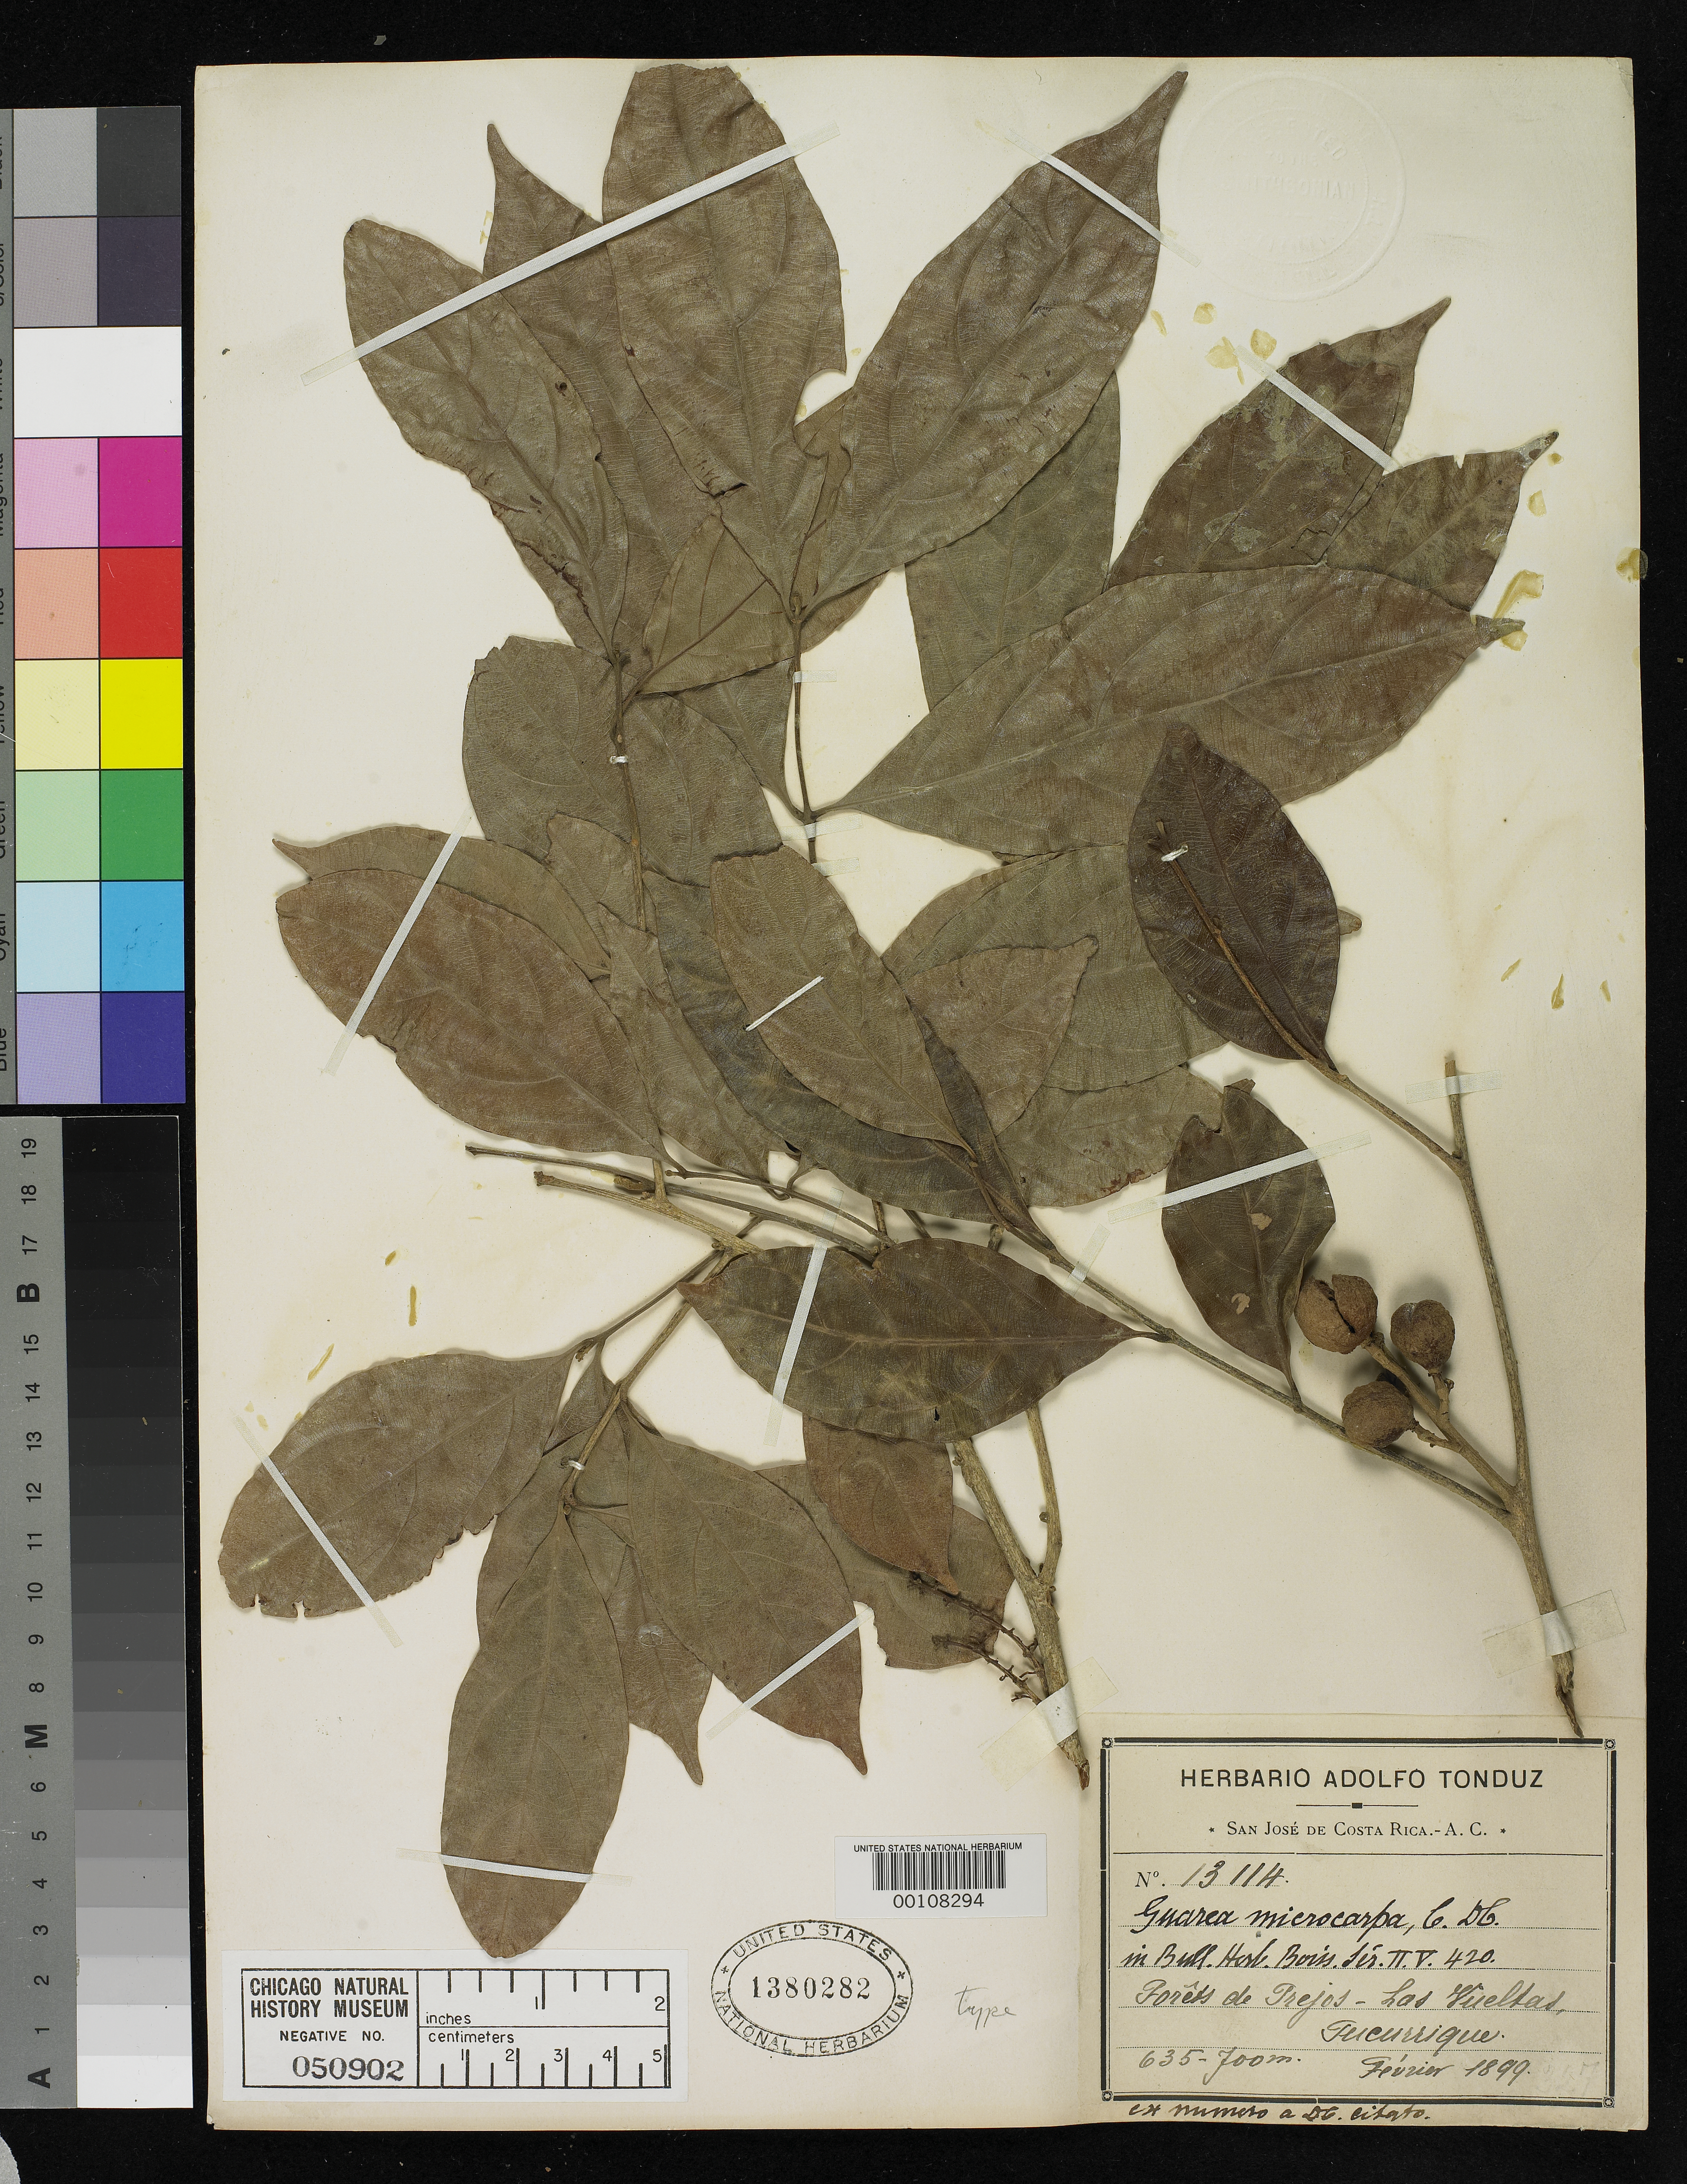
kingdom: Plantae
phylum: Tracheophyta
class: Magnoliopsida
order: Sapindales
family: Meliaceae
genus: Guarea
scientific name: Guarea microcarpa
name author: C. DC.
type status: Isotype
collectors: H. F. Pittier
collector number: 13114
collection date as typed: Feb 1899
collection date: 1899-02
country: Costa Rica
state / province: San José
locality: Forets de Trejos, Las Vueltas, Tucurrique.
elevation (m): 635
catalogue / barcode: US 1380282